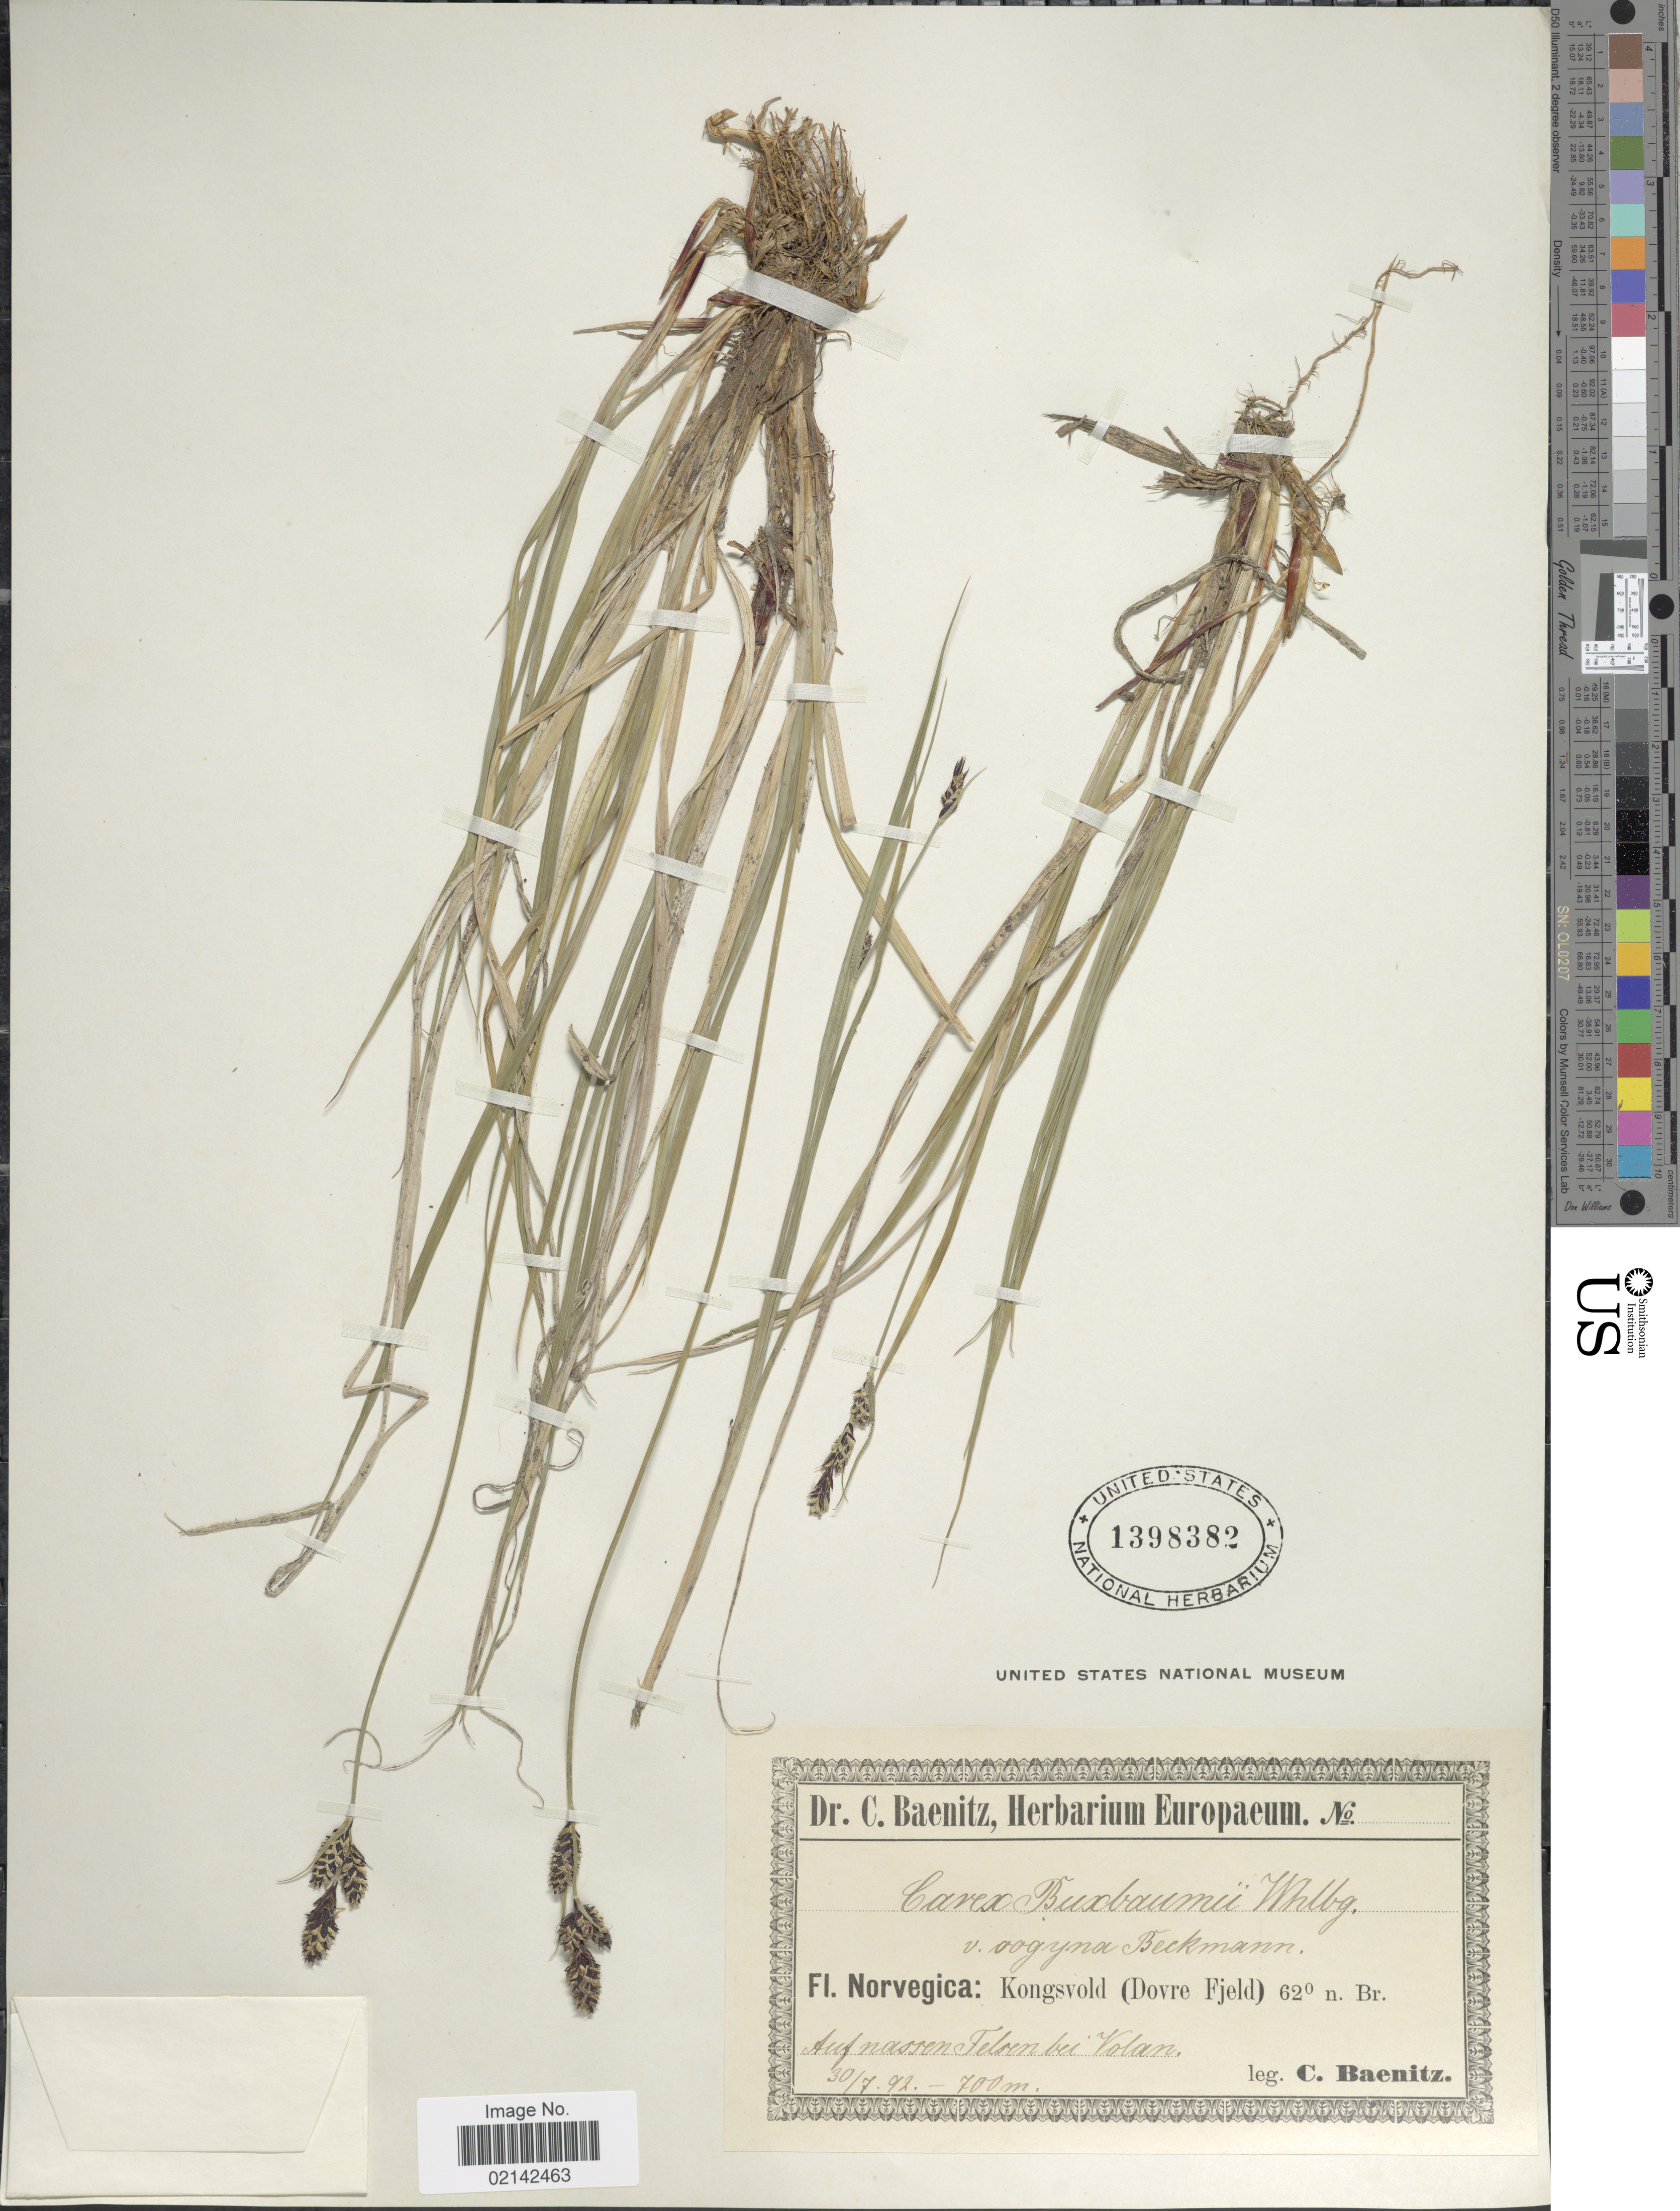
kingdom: Plantae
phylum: Tracheophyta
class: Liliopsida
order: Poales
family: Cyperaceae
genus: Carex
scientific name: Carex buxbaumii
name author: Wahlenb.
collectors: C. G. Baenitz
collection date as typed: Transcribed d/m/y: 30/7/92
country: Norway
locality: Norvegica: Kongsvold (Dovre Fjeld) 62° n. Br., Auf nassen Felsen bei Volan.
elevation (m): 700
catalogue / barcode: US 1398382